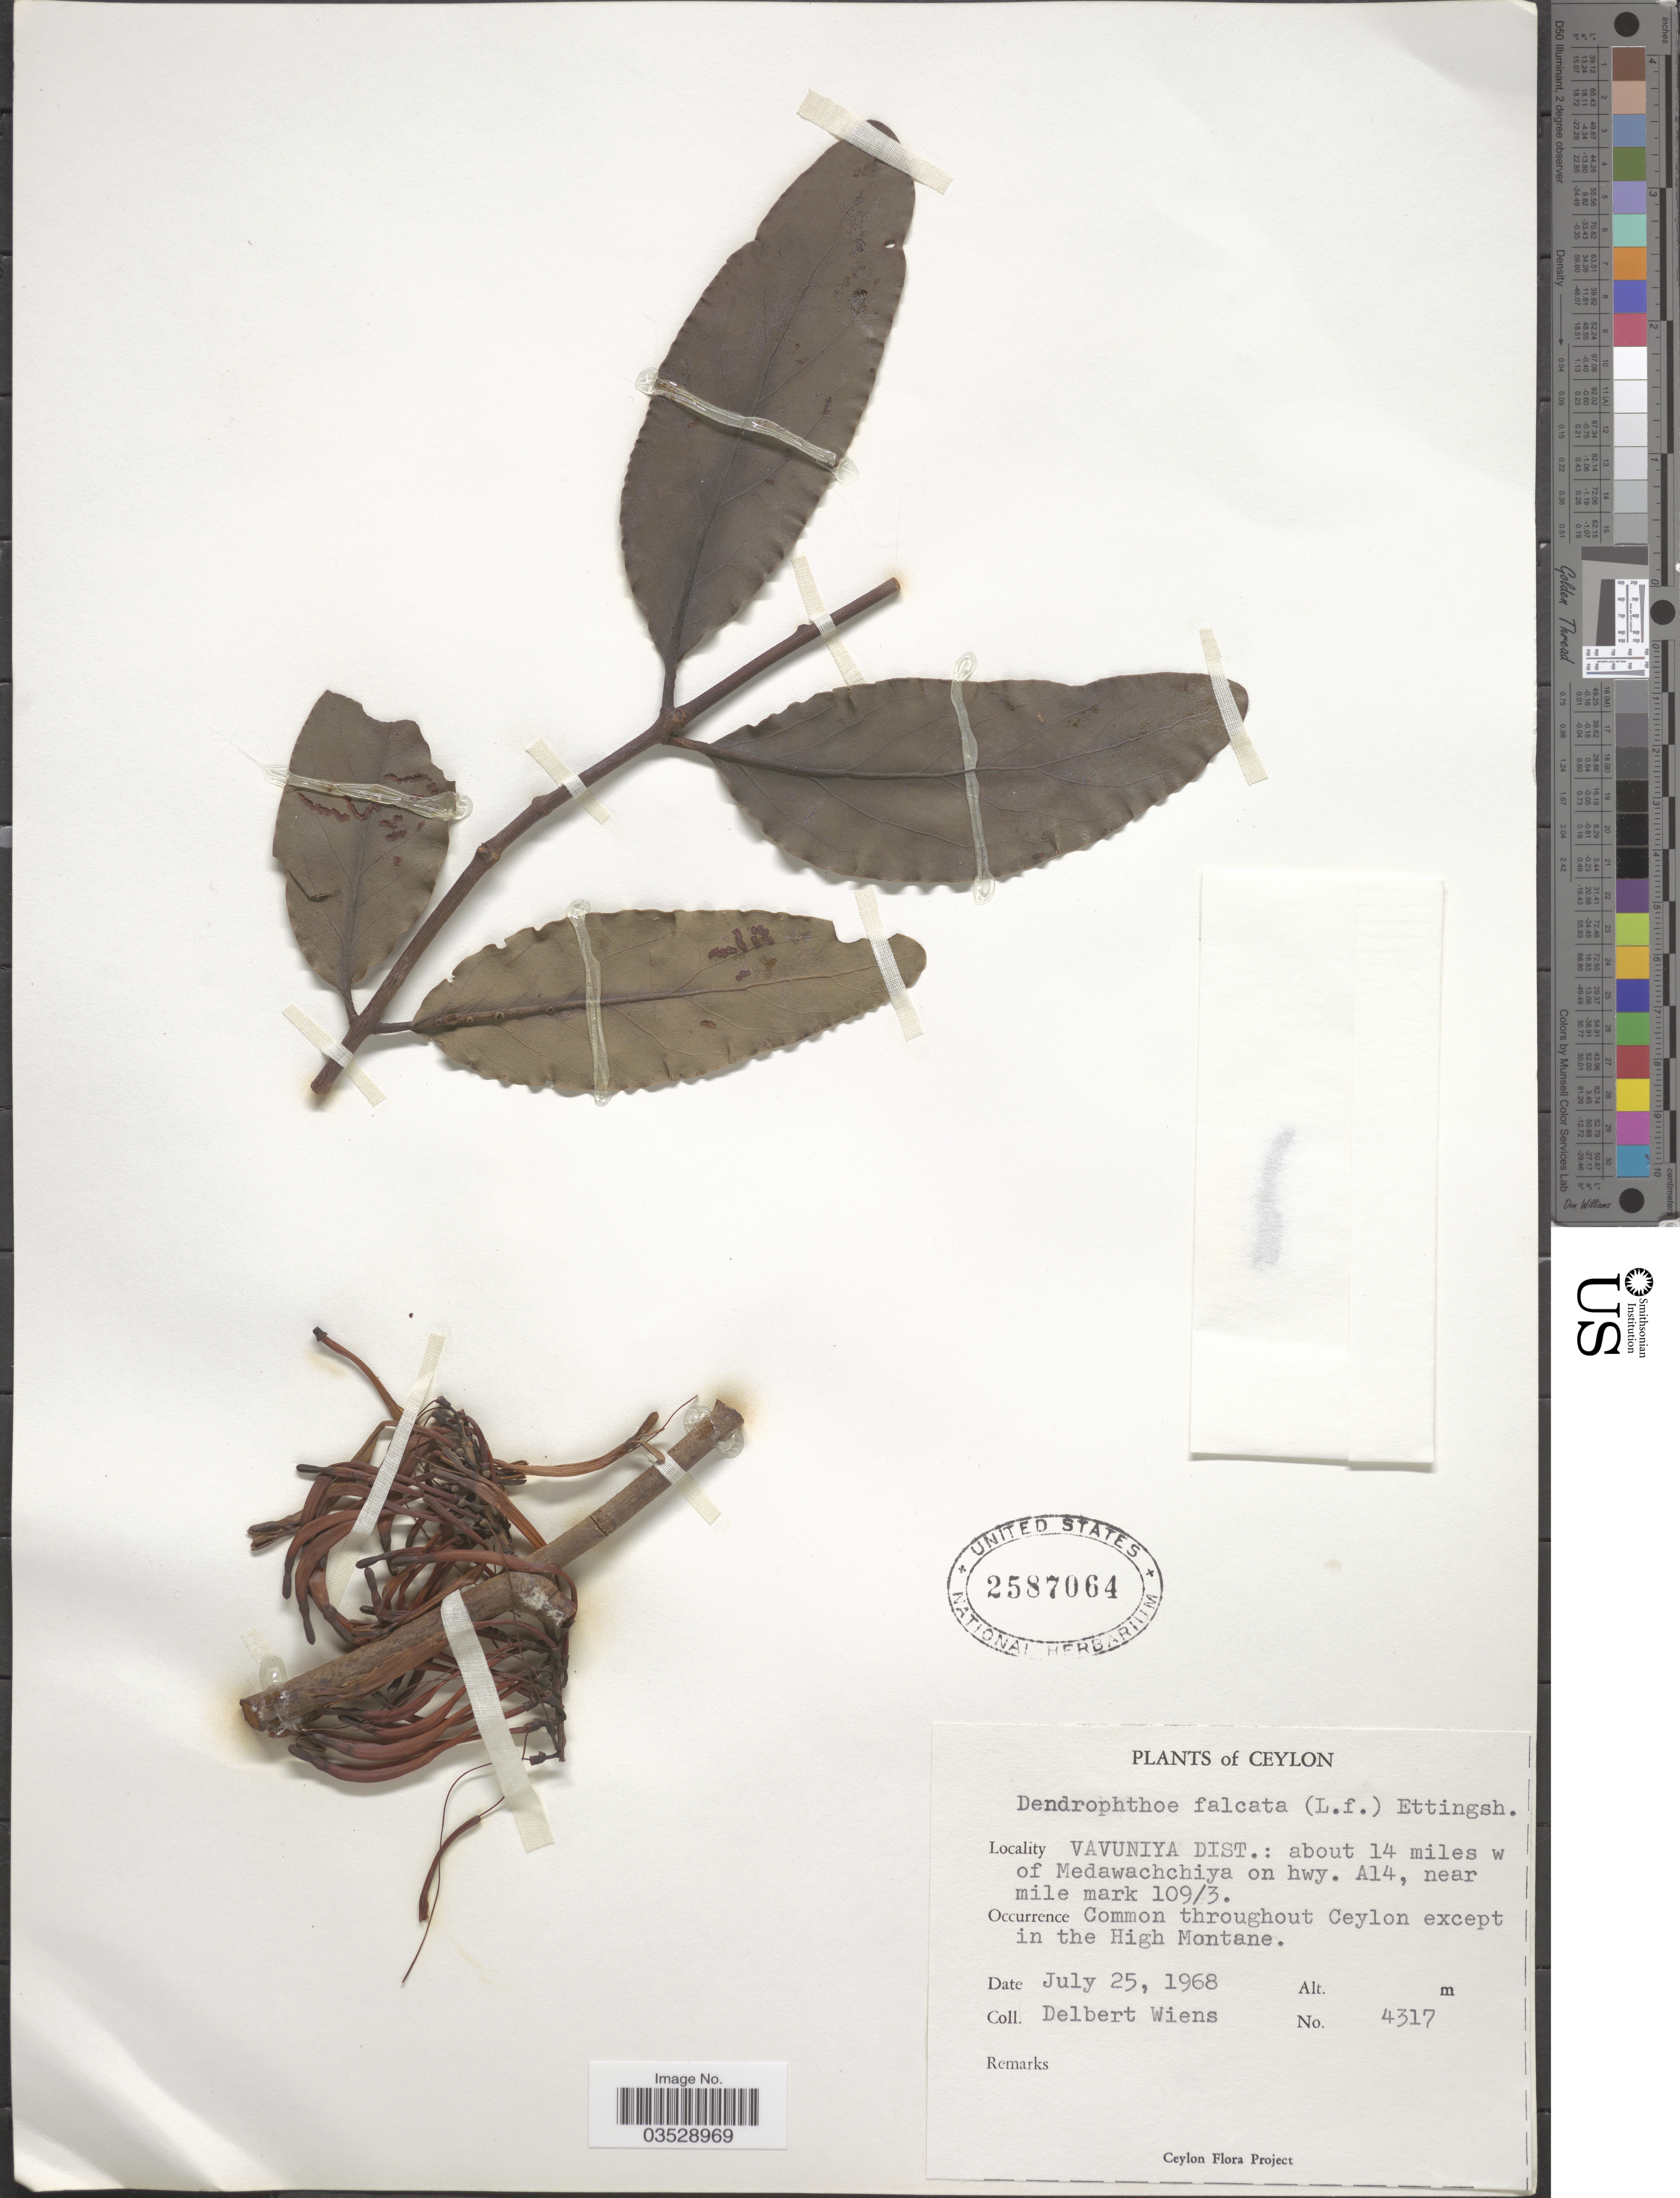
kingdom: Plantae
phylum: Tracheophyta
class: Magnoliopsida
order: Santalales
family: Loranthaceae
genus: Dendrophthoe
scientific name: Dendrophthoe falcata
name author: (L. f.) Ettingsh.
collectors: D. Wiens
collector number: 4317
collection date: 1968-07-25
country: Sri Lanka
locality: Ceylon. Vavuniya Dist.: about 14 miles w of Medawachchiya on hwy. A14, near mile mark 109/3. Common throughout Ceylon except in the High Montane.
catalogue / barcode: US 2587064